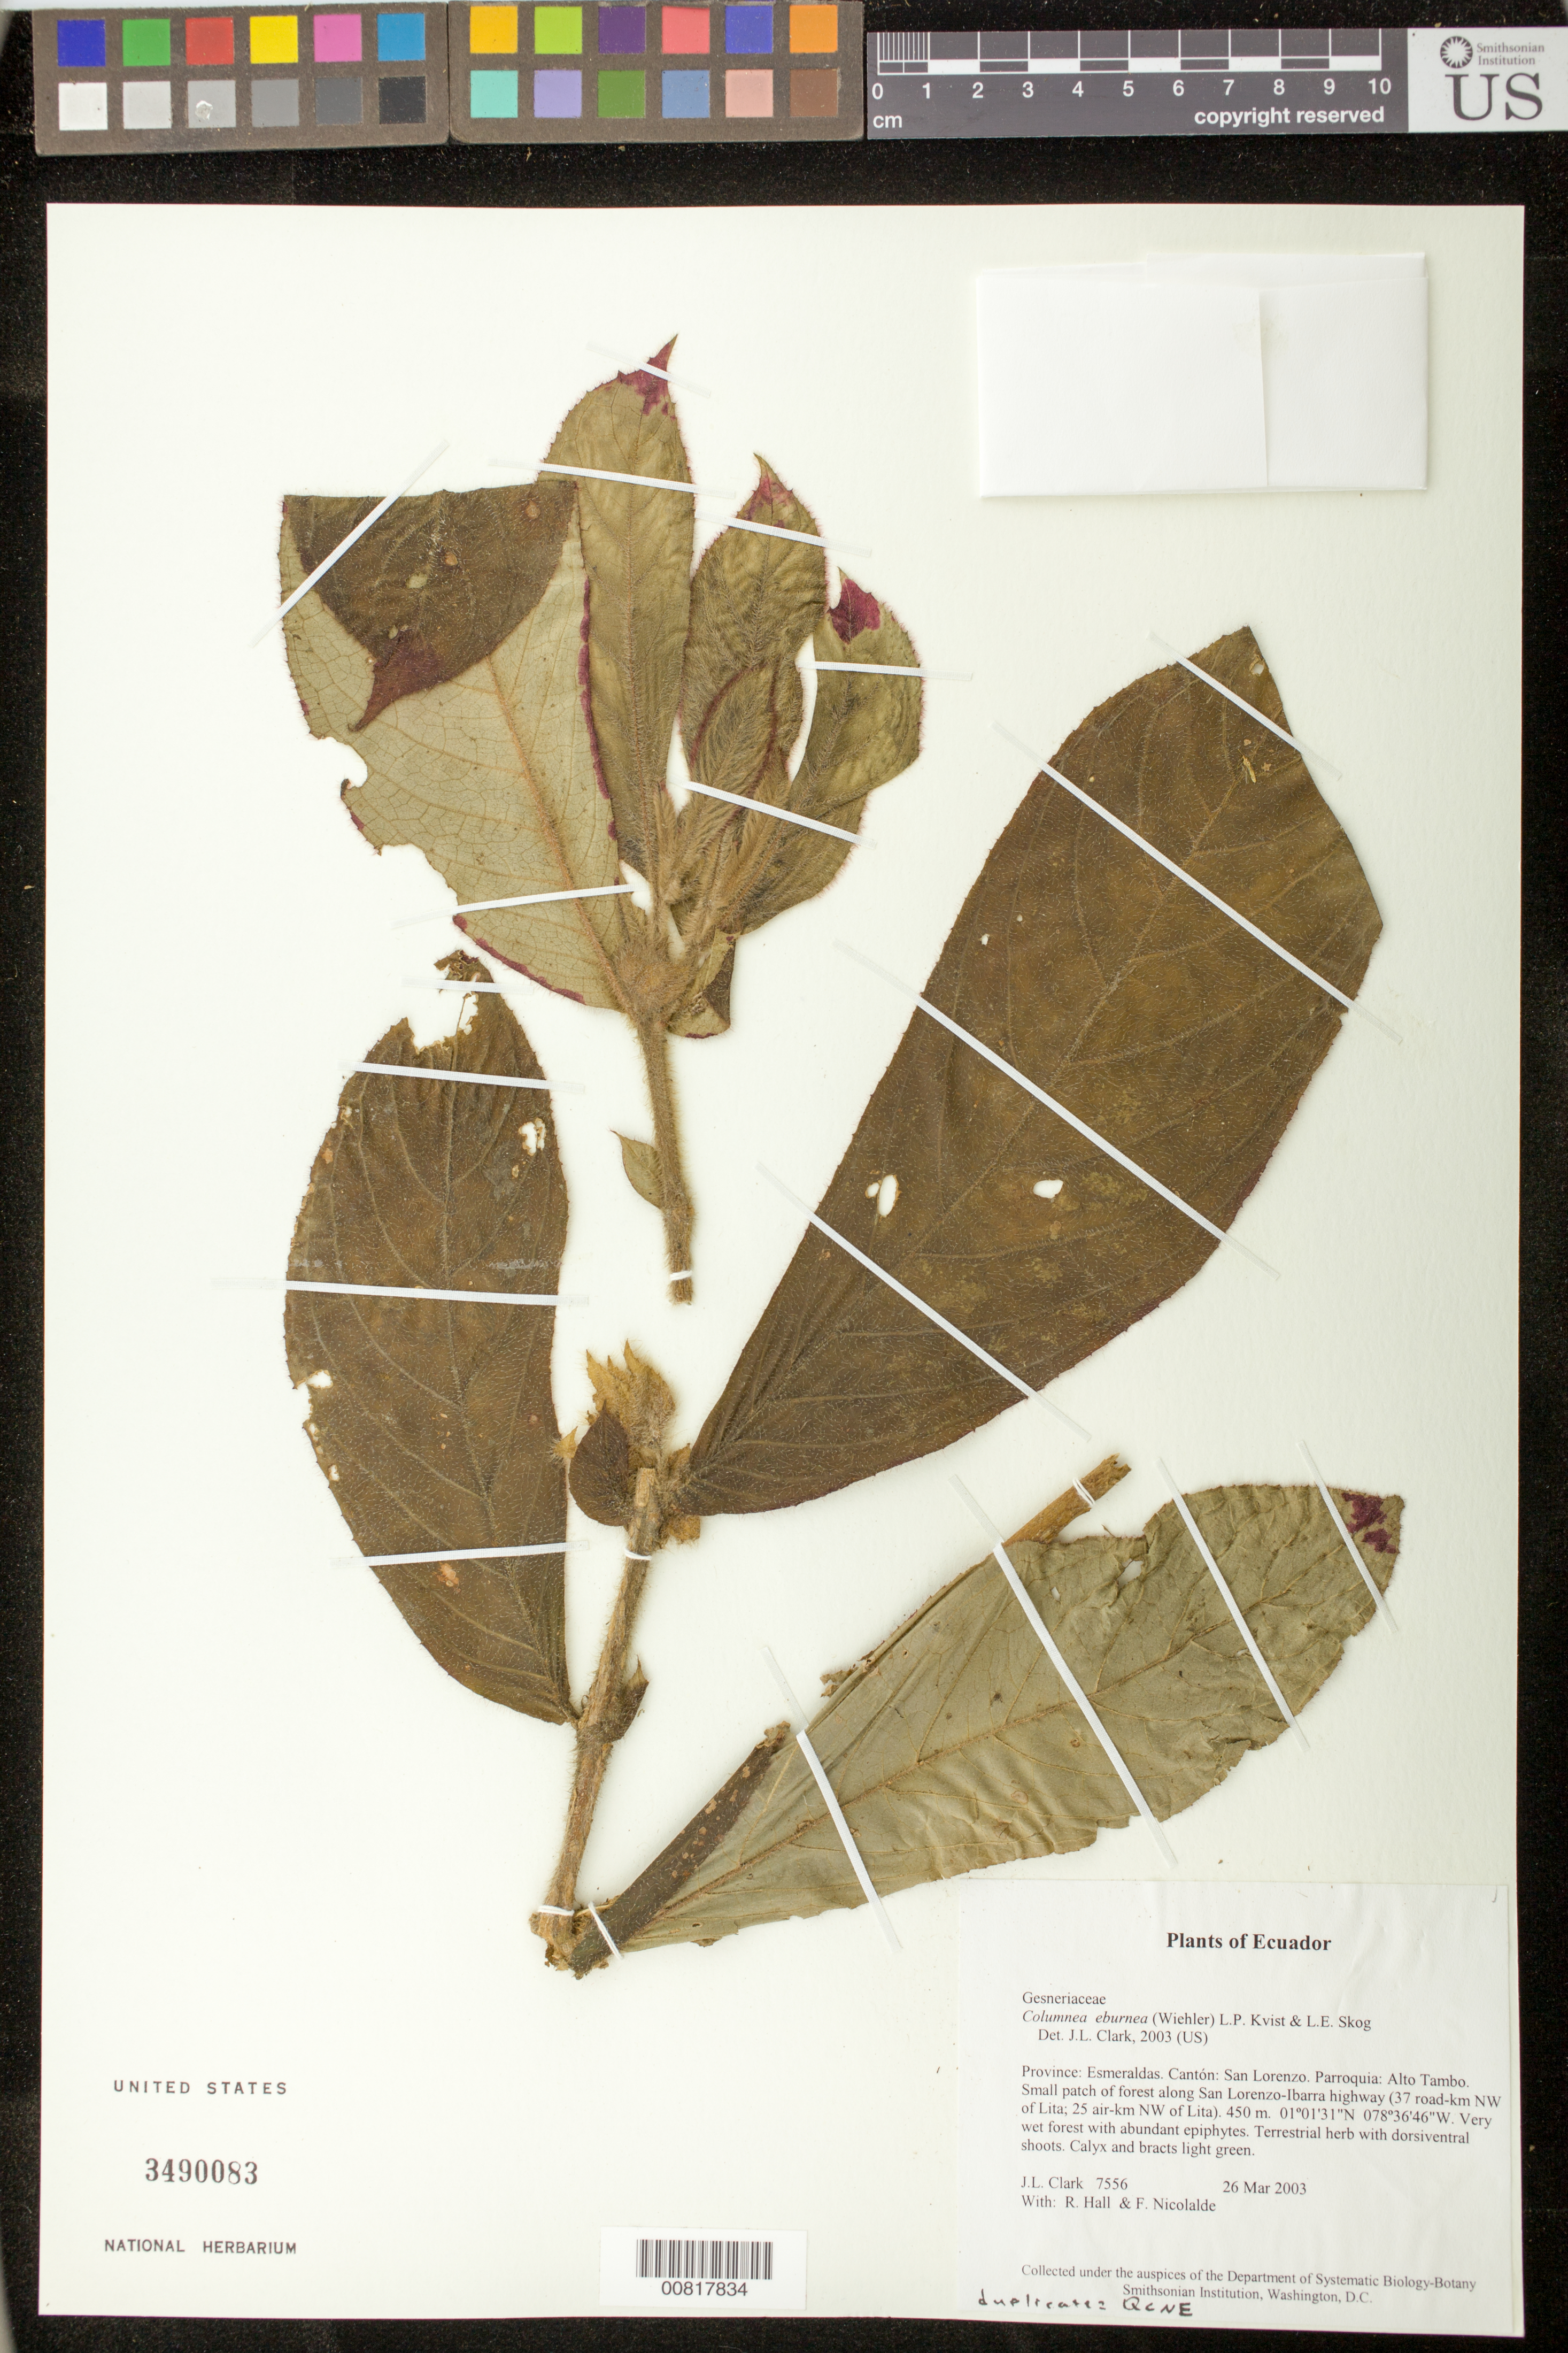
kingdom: Plantae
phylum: Tracheophyta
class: Magnoliopsida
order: Lamiales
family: Gesneriaceae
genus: Columnea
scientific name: Columnea eburnea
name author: (Wiehler) L.P. Kvist & L.E. Skog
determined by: Clark, J. L., (SEL), The Marie Selby Botanical Garden (UNITED STATES)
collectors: J. L. Clark, R. Hall & F. Nicolalde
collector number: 7556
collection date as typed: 26 Mar 2003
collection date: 2003-03-26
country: Ecuador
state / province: Esmeraldas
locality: San Lorenzo. Parroquia: Alto Tambo. Small patch of forest along San Lorenzo-Ibarra highway (37 road-km NW of Lita; 25 air-km NW of Lita).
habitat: Very wet forest with abundant epiphytes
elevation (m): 450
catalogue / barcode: US 3490083